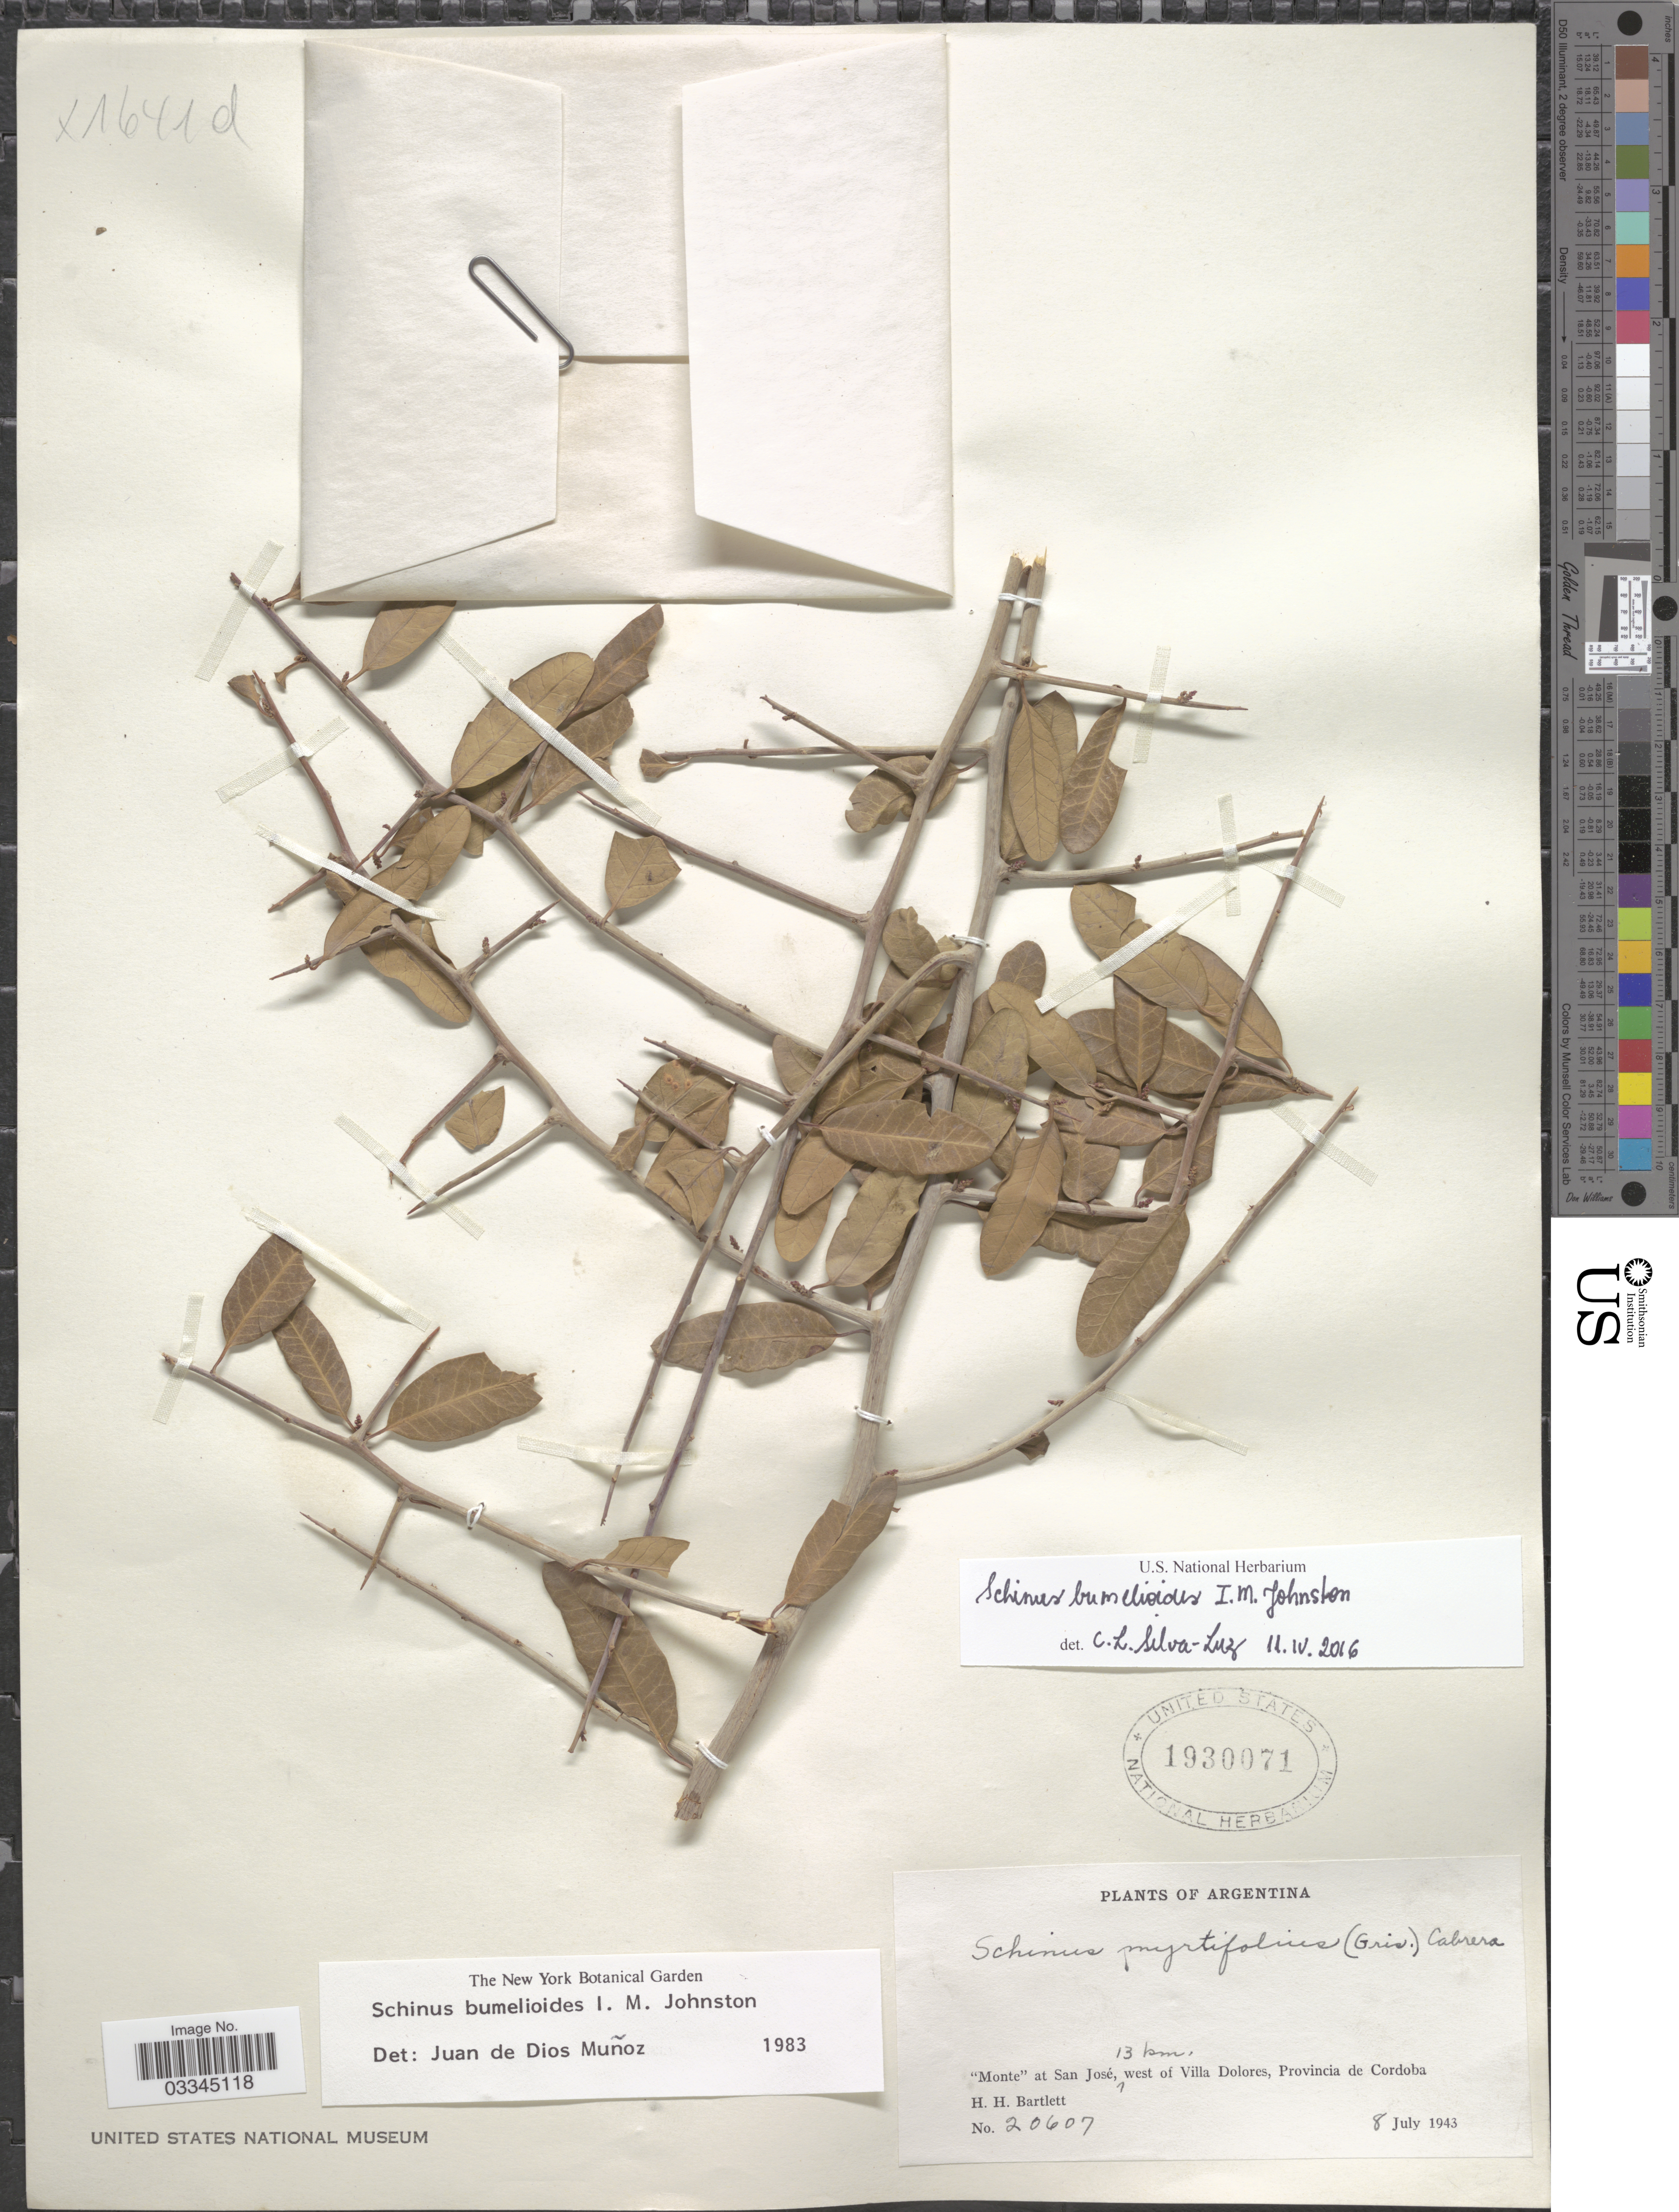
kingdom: Plantae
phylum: Tracheophyta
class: Magnoliopsida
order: Sapindales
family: Anacardiaceae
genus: Schinus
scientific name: Schinus bumelioides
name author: I.M. Johnst.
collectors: H. H. Bartlett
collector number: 20607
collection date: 1943-07-08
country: Argentina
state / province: Cordoba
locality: Monte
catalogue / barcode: US 1930071